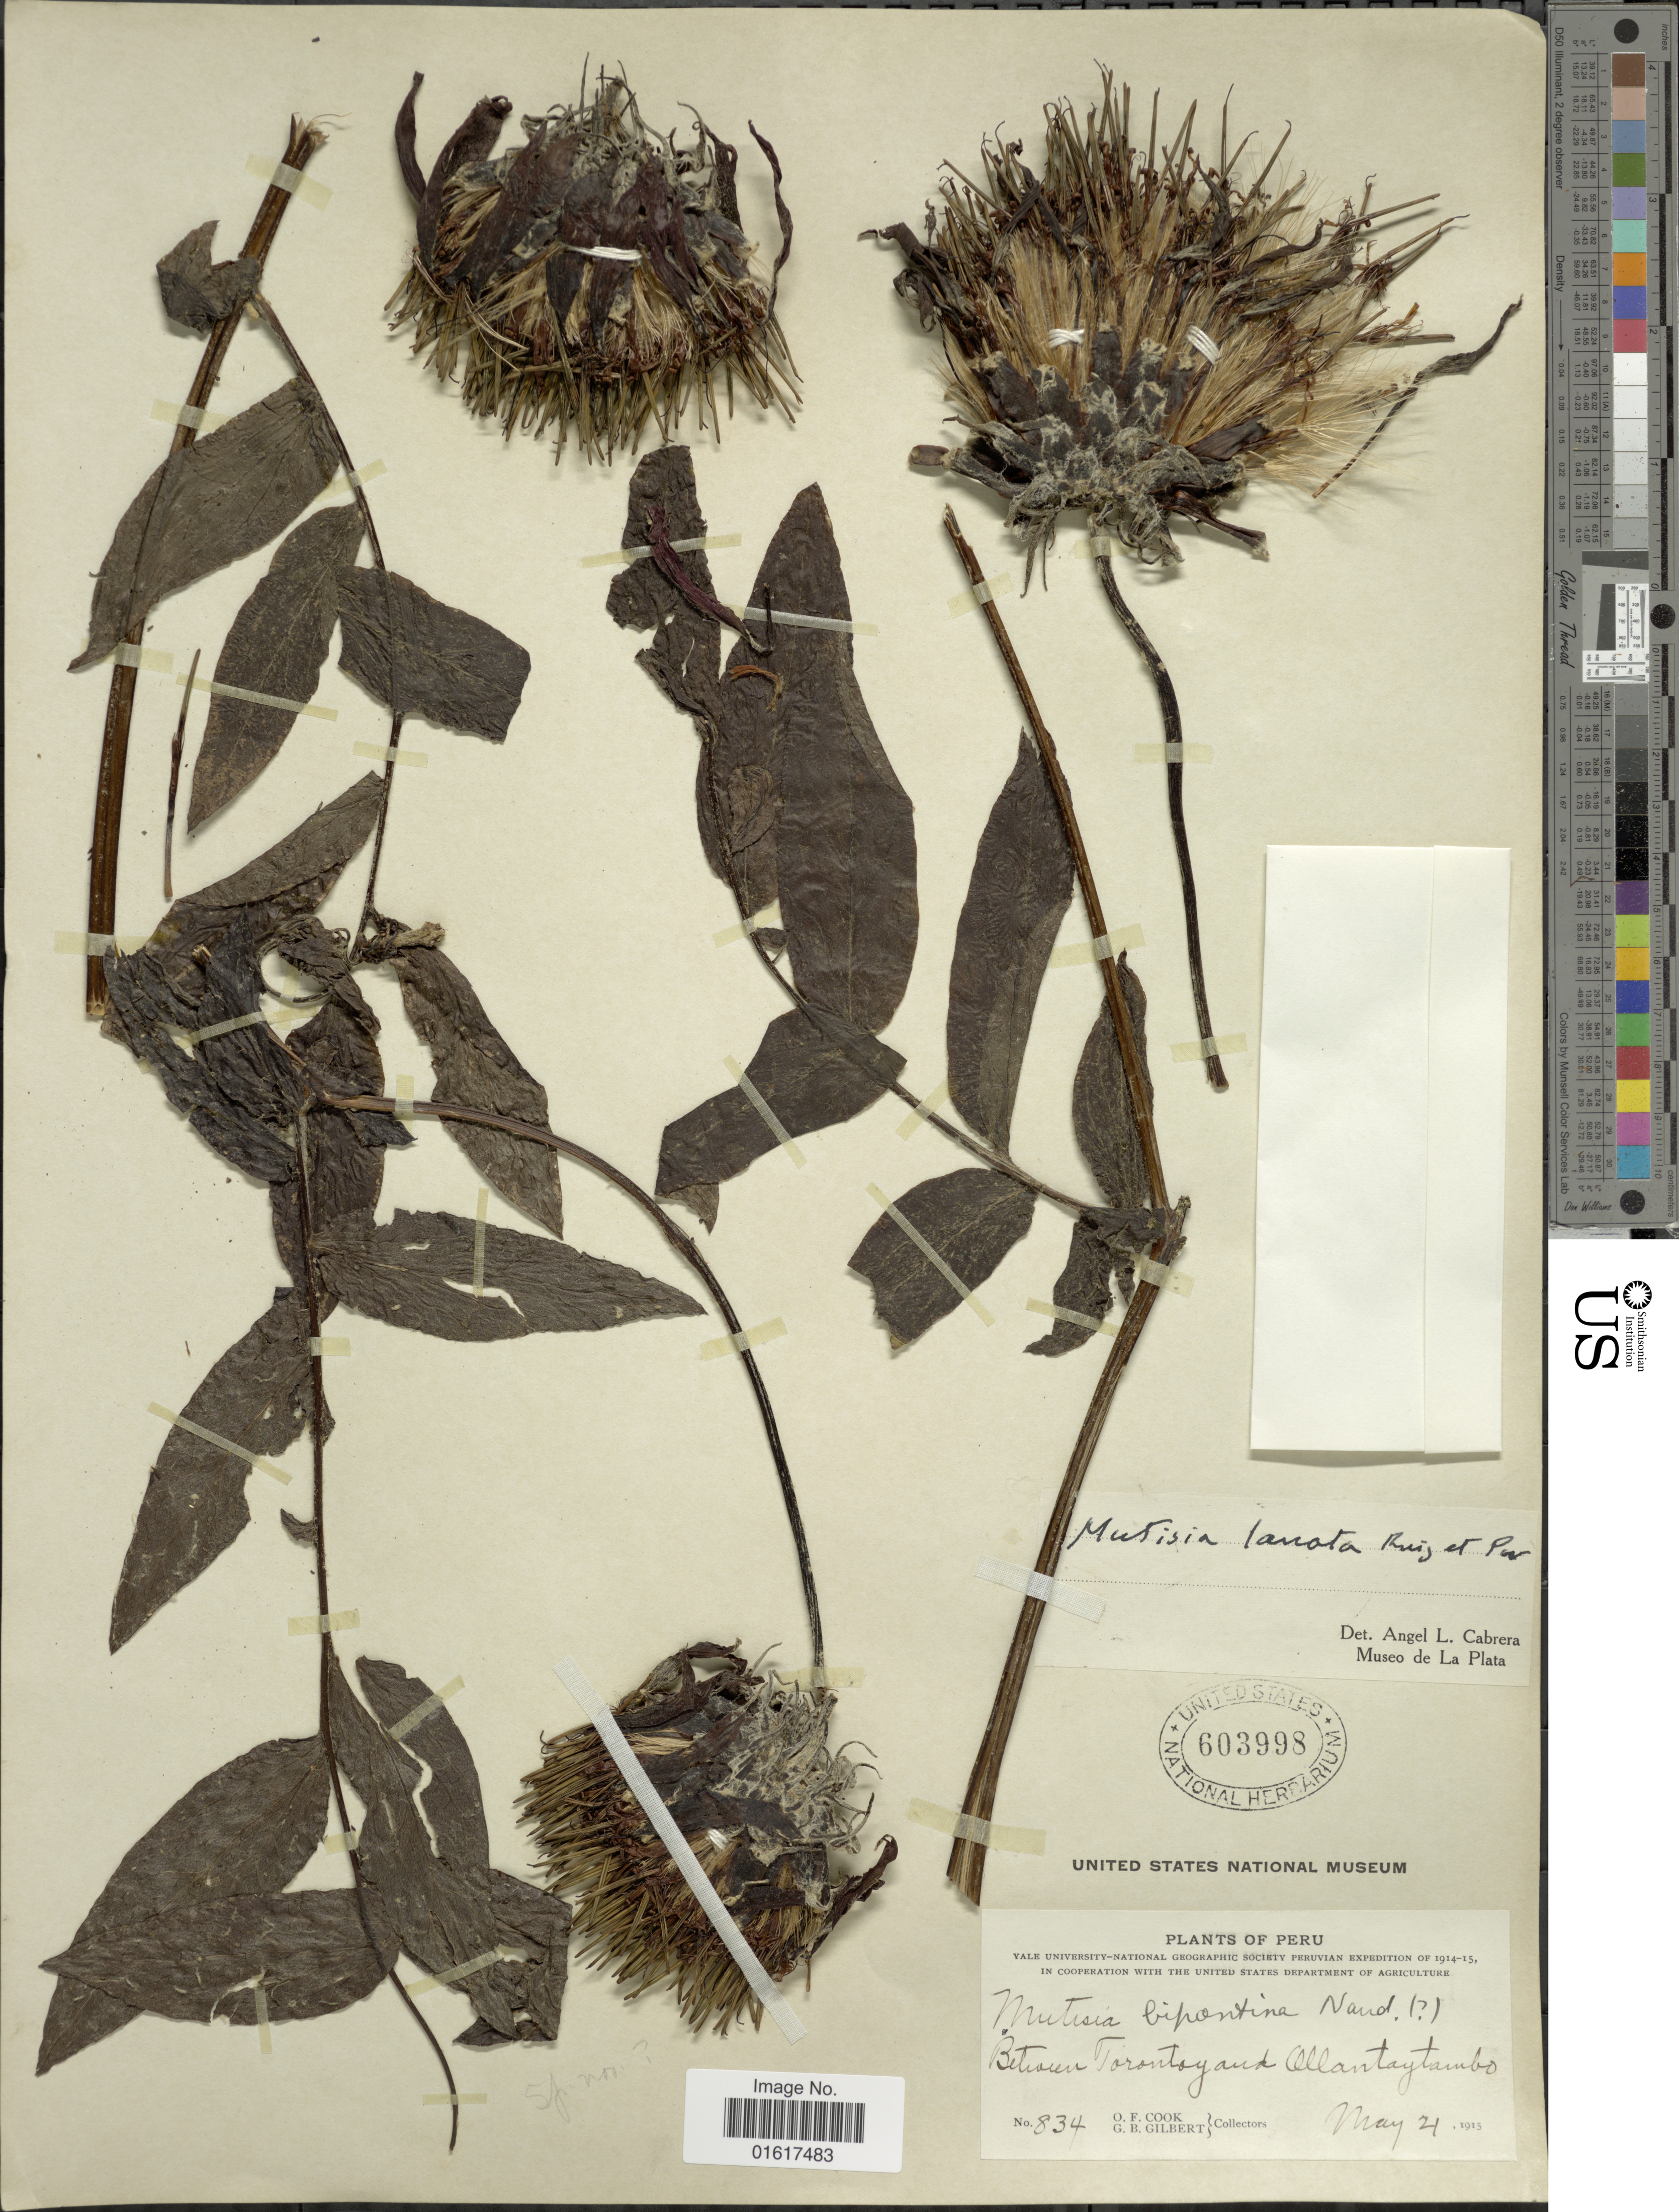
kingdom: Plantae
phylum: Tracheophyta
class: Magnoliopsida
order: Asterales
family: Asteraceae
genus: Mutisia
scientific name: Mutisia lanata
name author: Ruiz & Pav.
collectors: O. F. Cook & G. B. Gilbert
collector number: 834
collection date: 1915-05-21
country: Peru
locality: Between Torontoy and Ollantaytambo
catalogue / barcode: US 603998